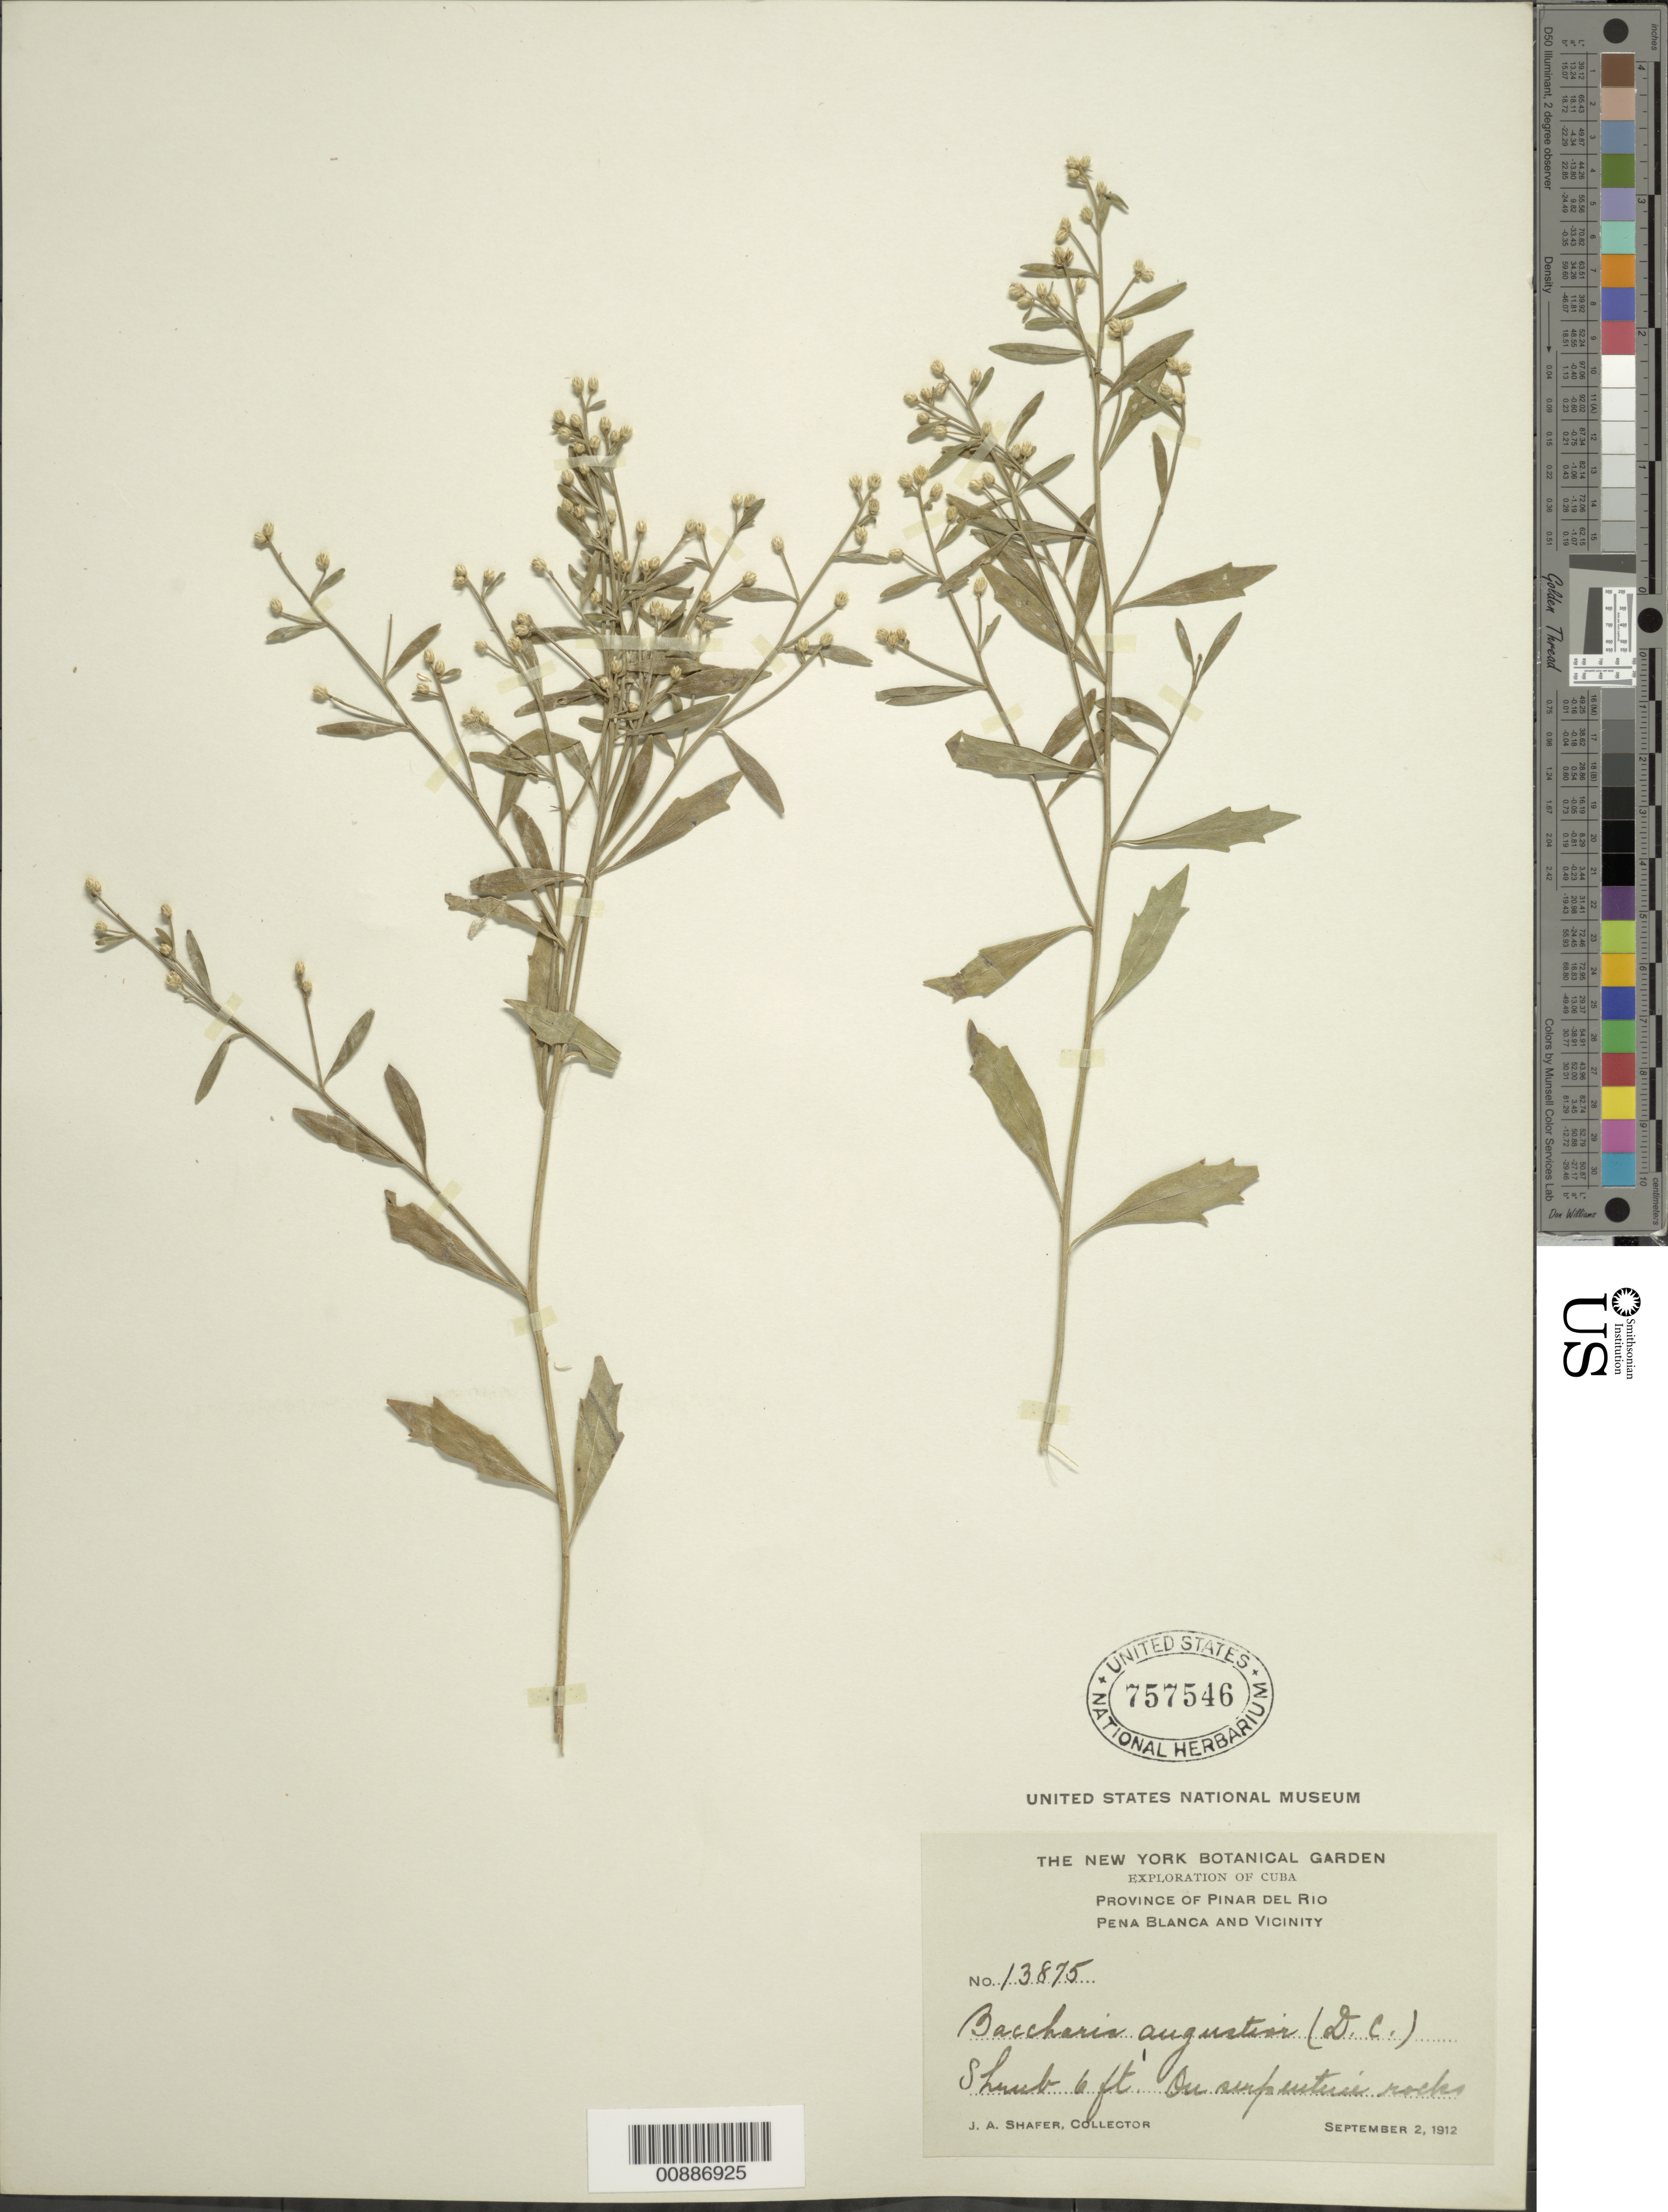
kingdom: Plantae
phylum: Tracheophyta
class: Magnoliopsida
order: Asterales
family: Asteraceae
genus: Baccharis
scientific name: Baccharis halimifolia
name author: L.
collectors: J. A. Shafer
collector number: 13875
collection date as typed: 02 Sep 1912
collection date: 1912-09-02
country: Cuba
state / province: Pinar del Río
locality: Pena Blanca and vicinity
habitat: On serpentine rocks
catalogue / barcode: US 757546